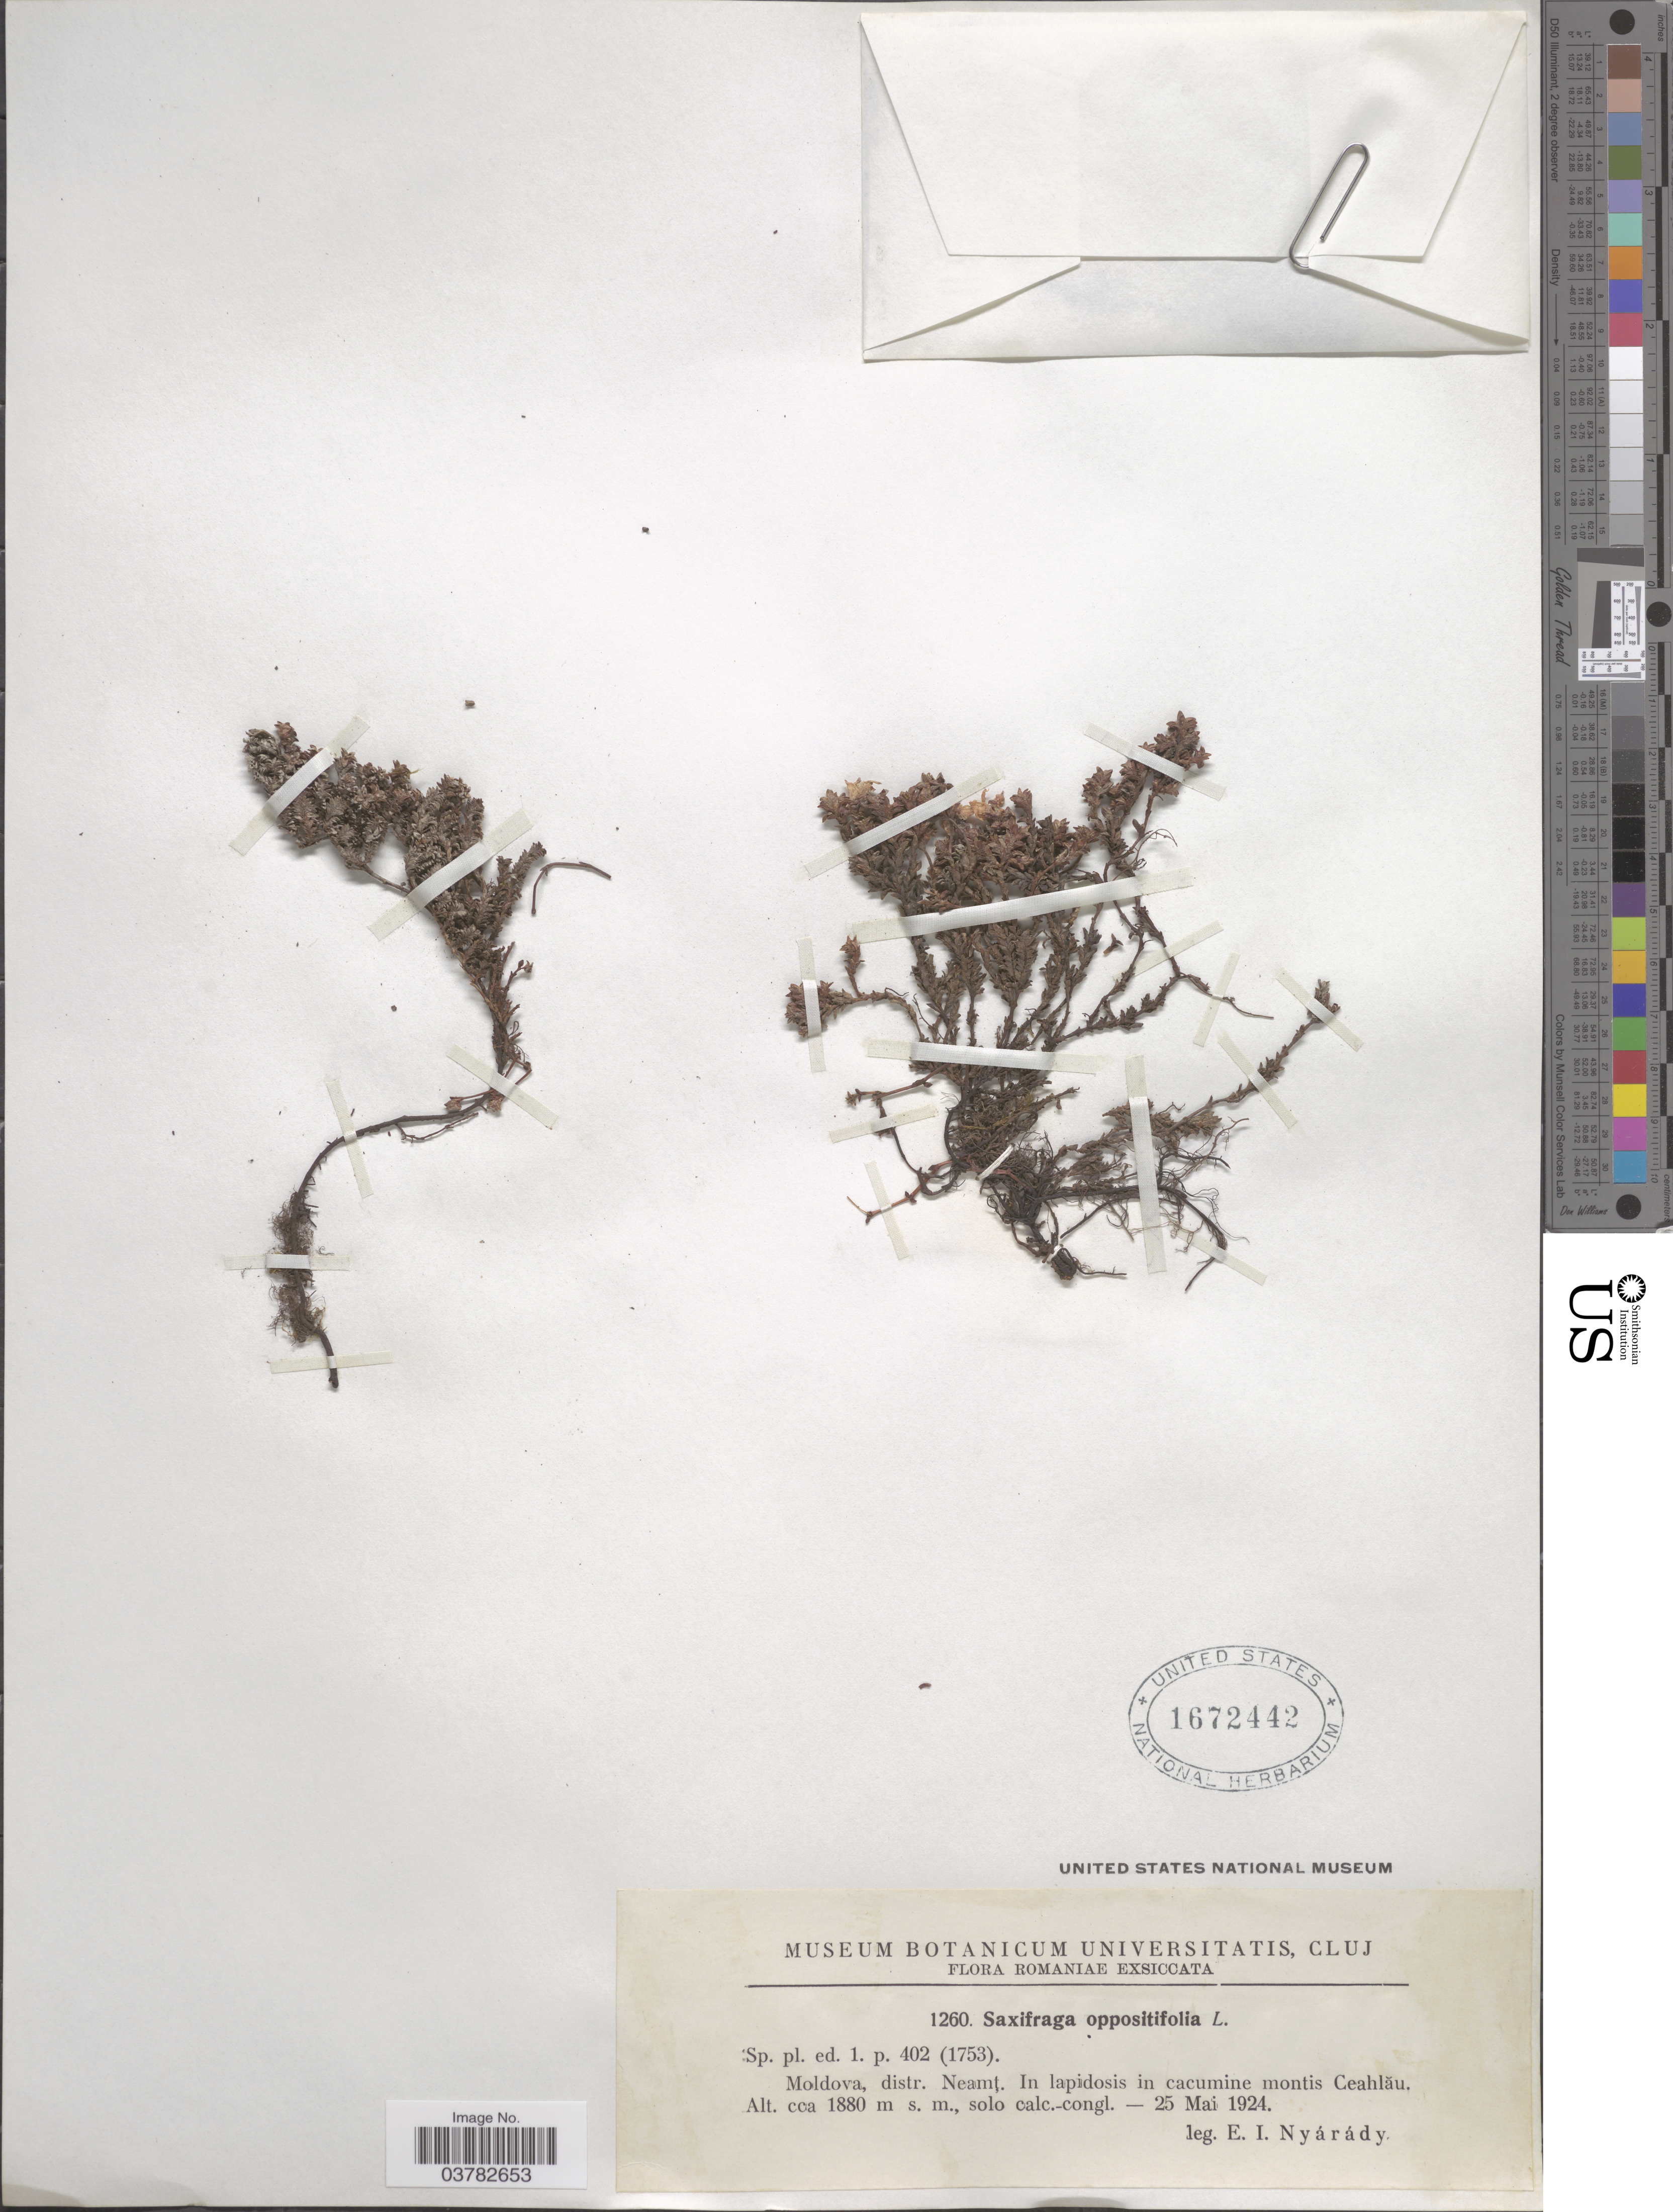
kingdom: Plantae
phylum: Tracheophyta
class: Magnoliopsida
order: Saxifragales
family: Saxifragaceae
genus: Saxifraga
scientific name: Saxifraga oppositifolia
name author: L.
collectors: E. Nyárády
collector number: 1260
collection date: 1924-05-25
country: Romania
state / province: Neamt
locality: Moldova, distr. Neamţ. In lapidosis in cacumine montis Ceahlău.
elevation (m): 1880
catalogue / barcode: US 1672442